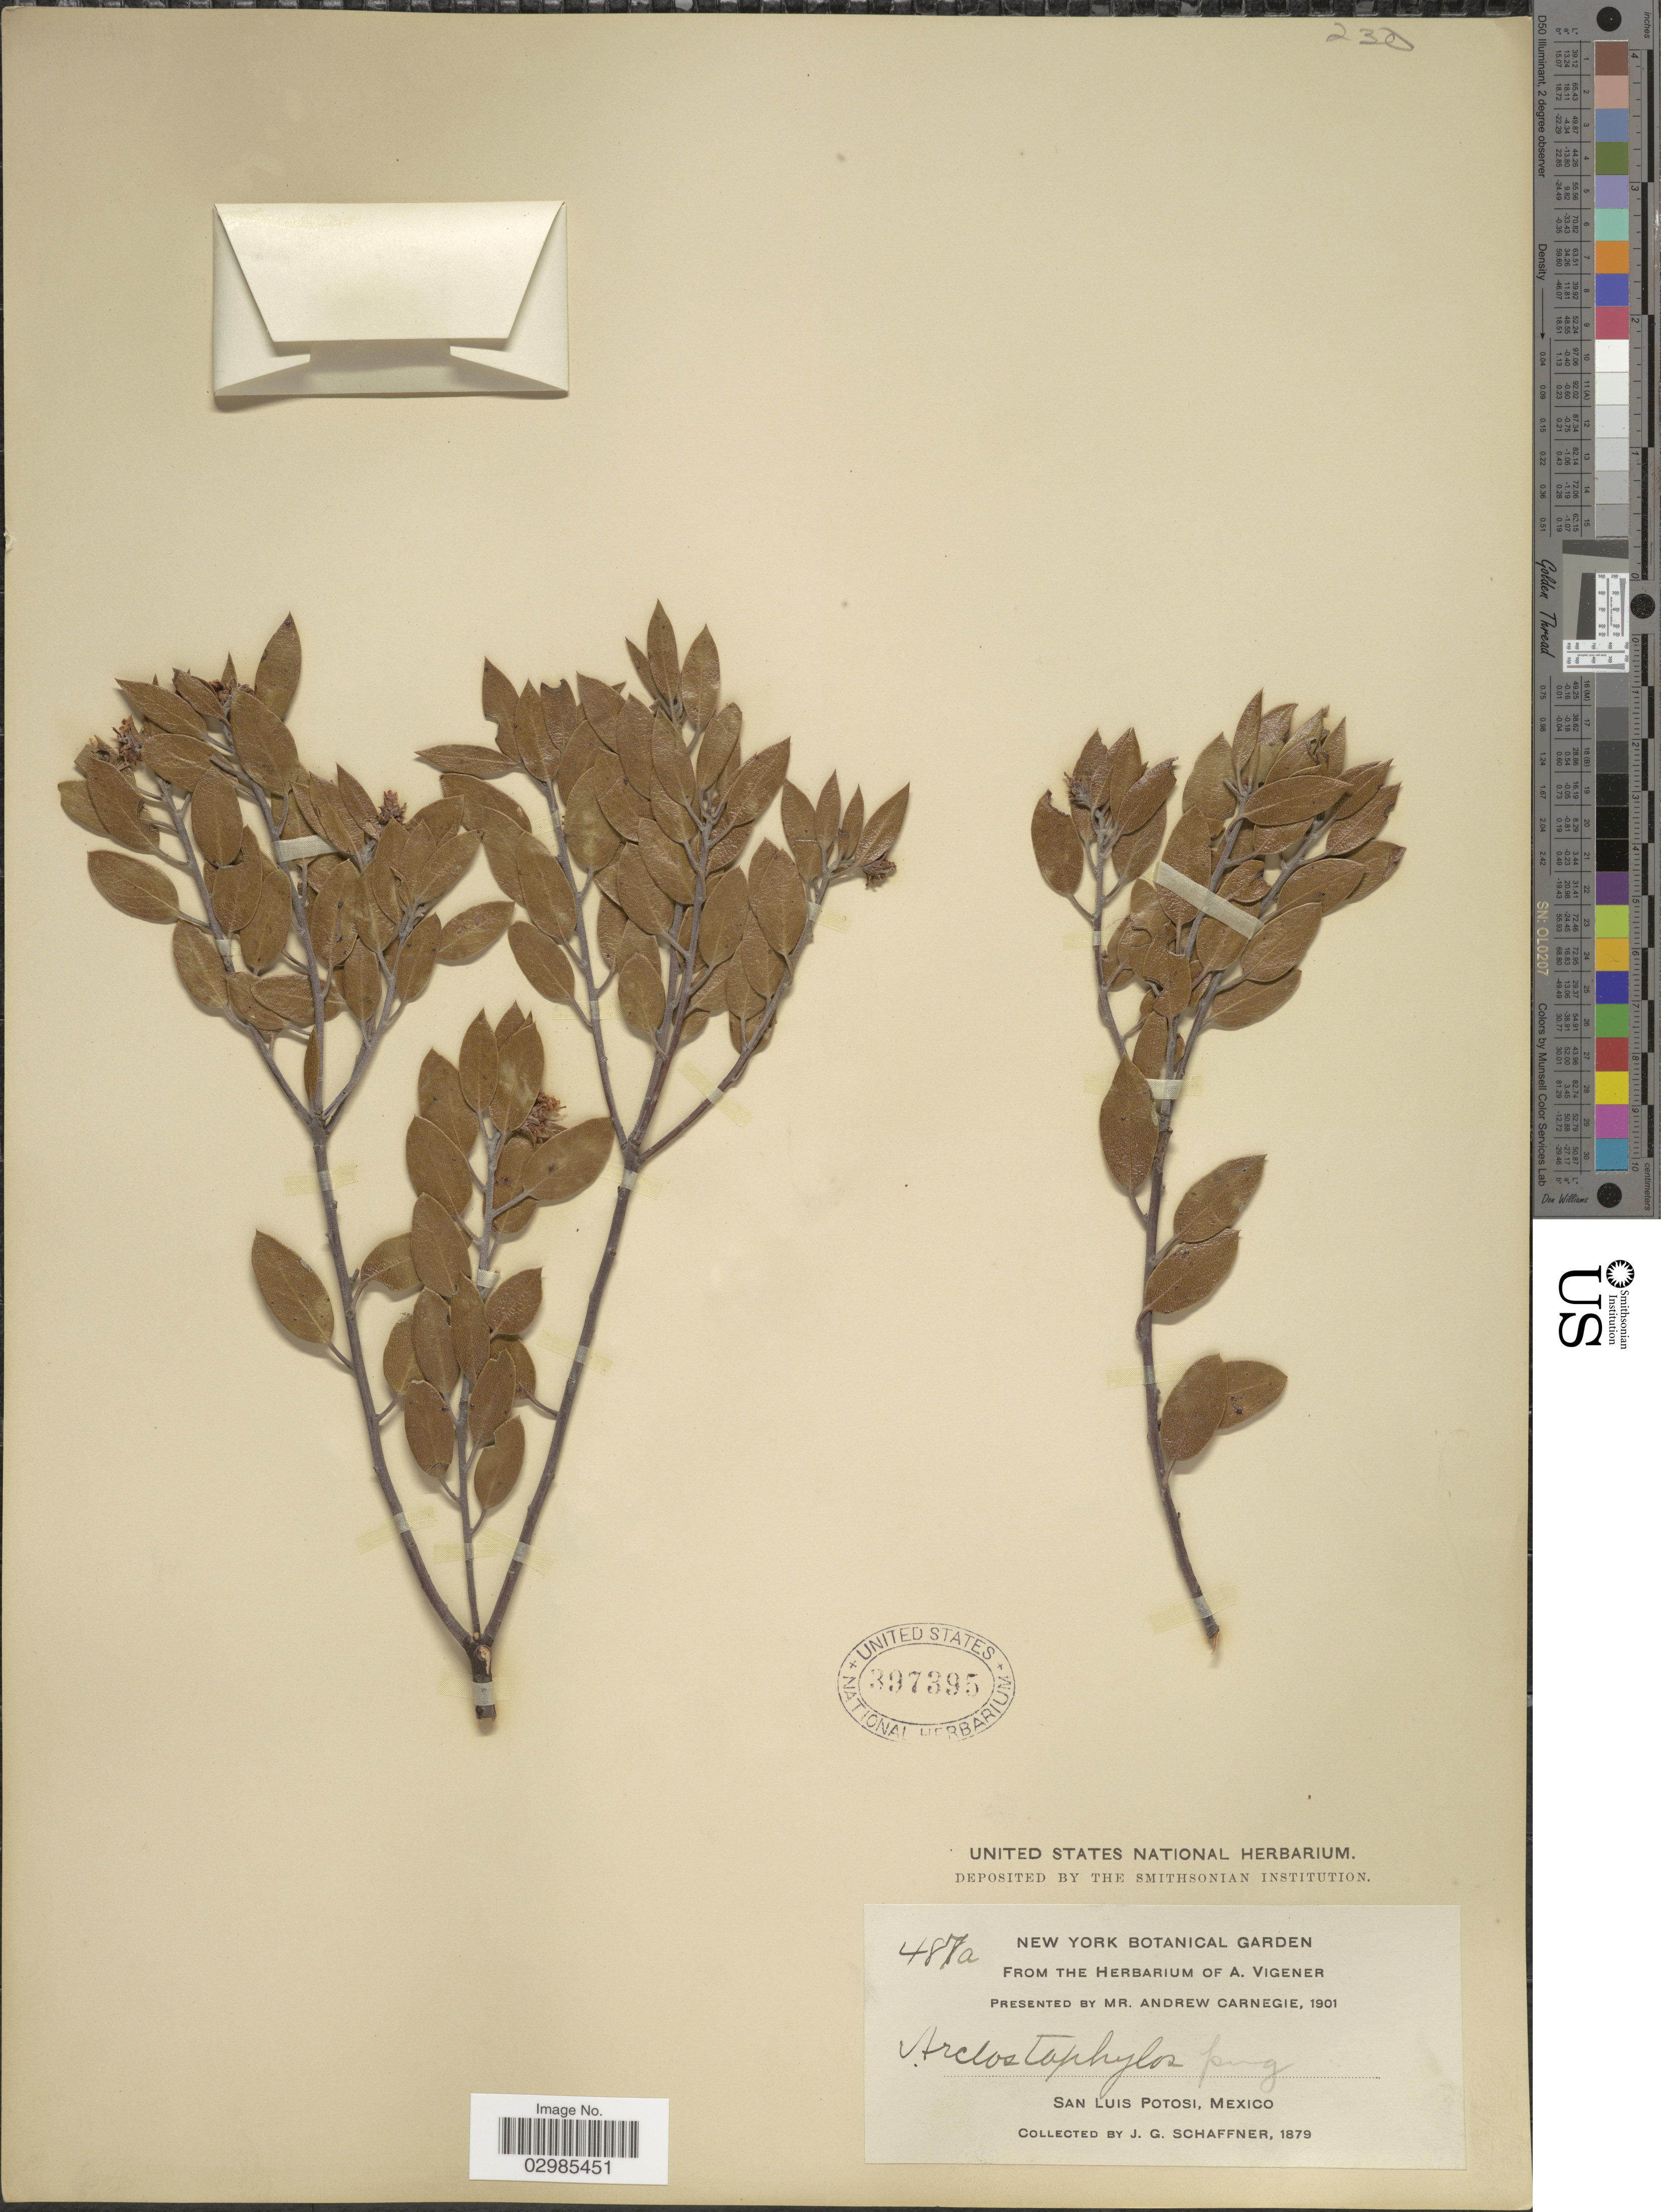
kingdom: Plantae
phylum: Tracheophyta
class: Magnoliopsida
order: Ericales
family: Ericaceae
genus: Arctostaphylos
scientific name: Arctostaphylos pungens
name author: Kunth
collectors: J. G. Schaffner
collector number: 487a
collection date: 1879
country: Mexico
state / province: San Luis Potosí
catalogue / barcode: US 397395